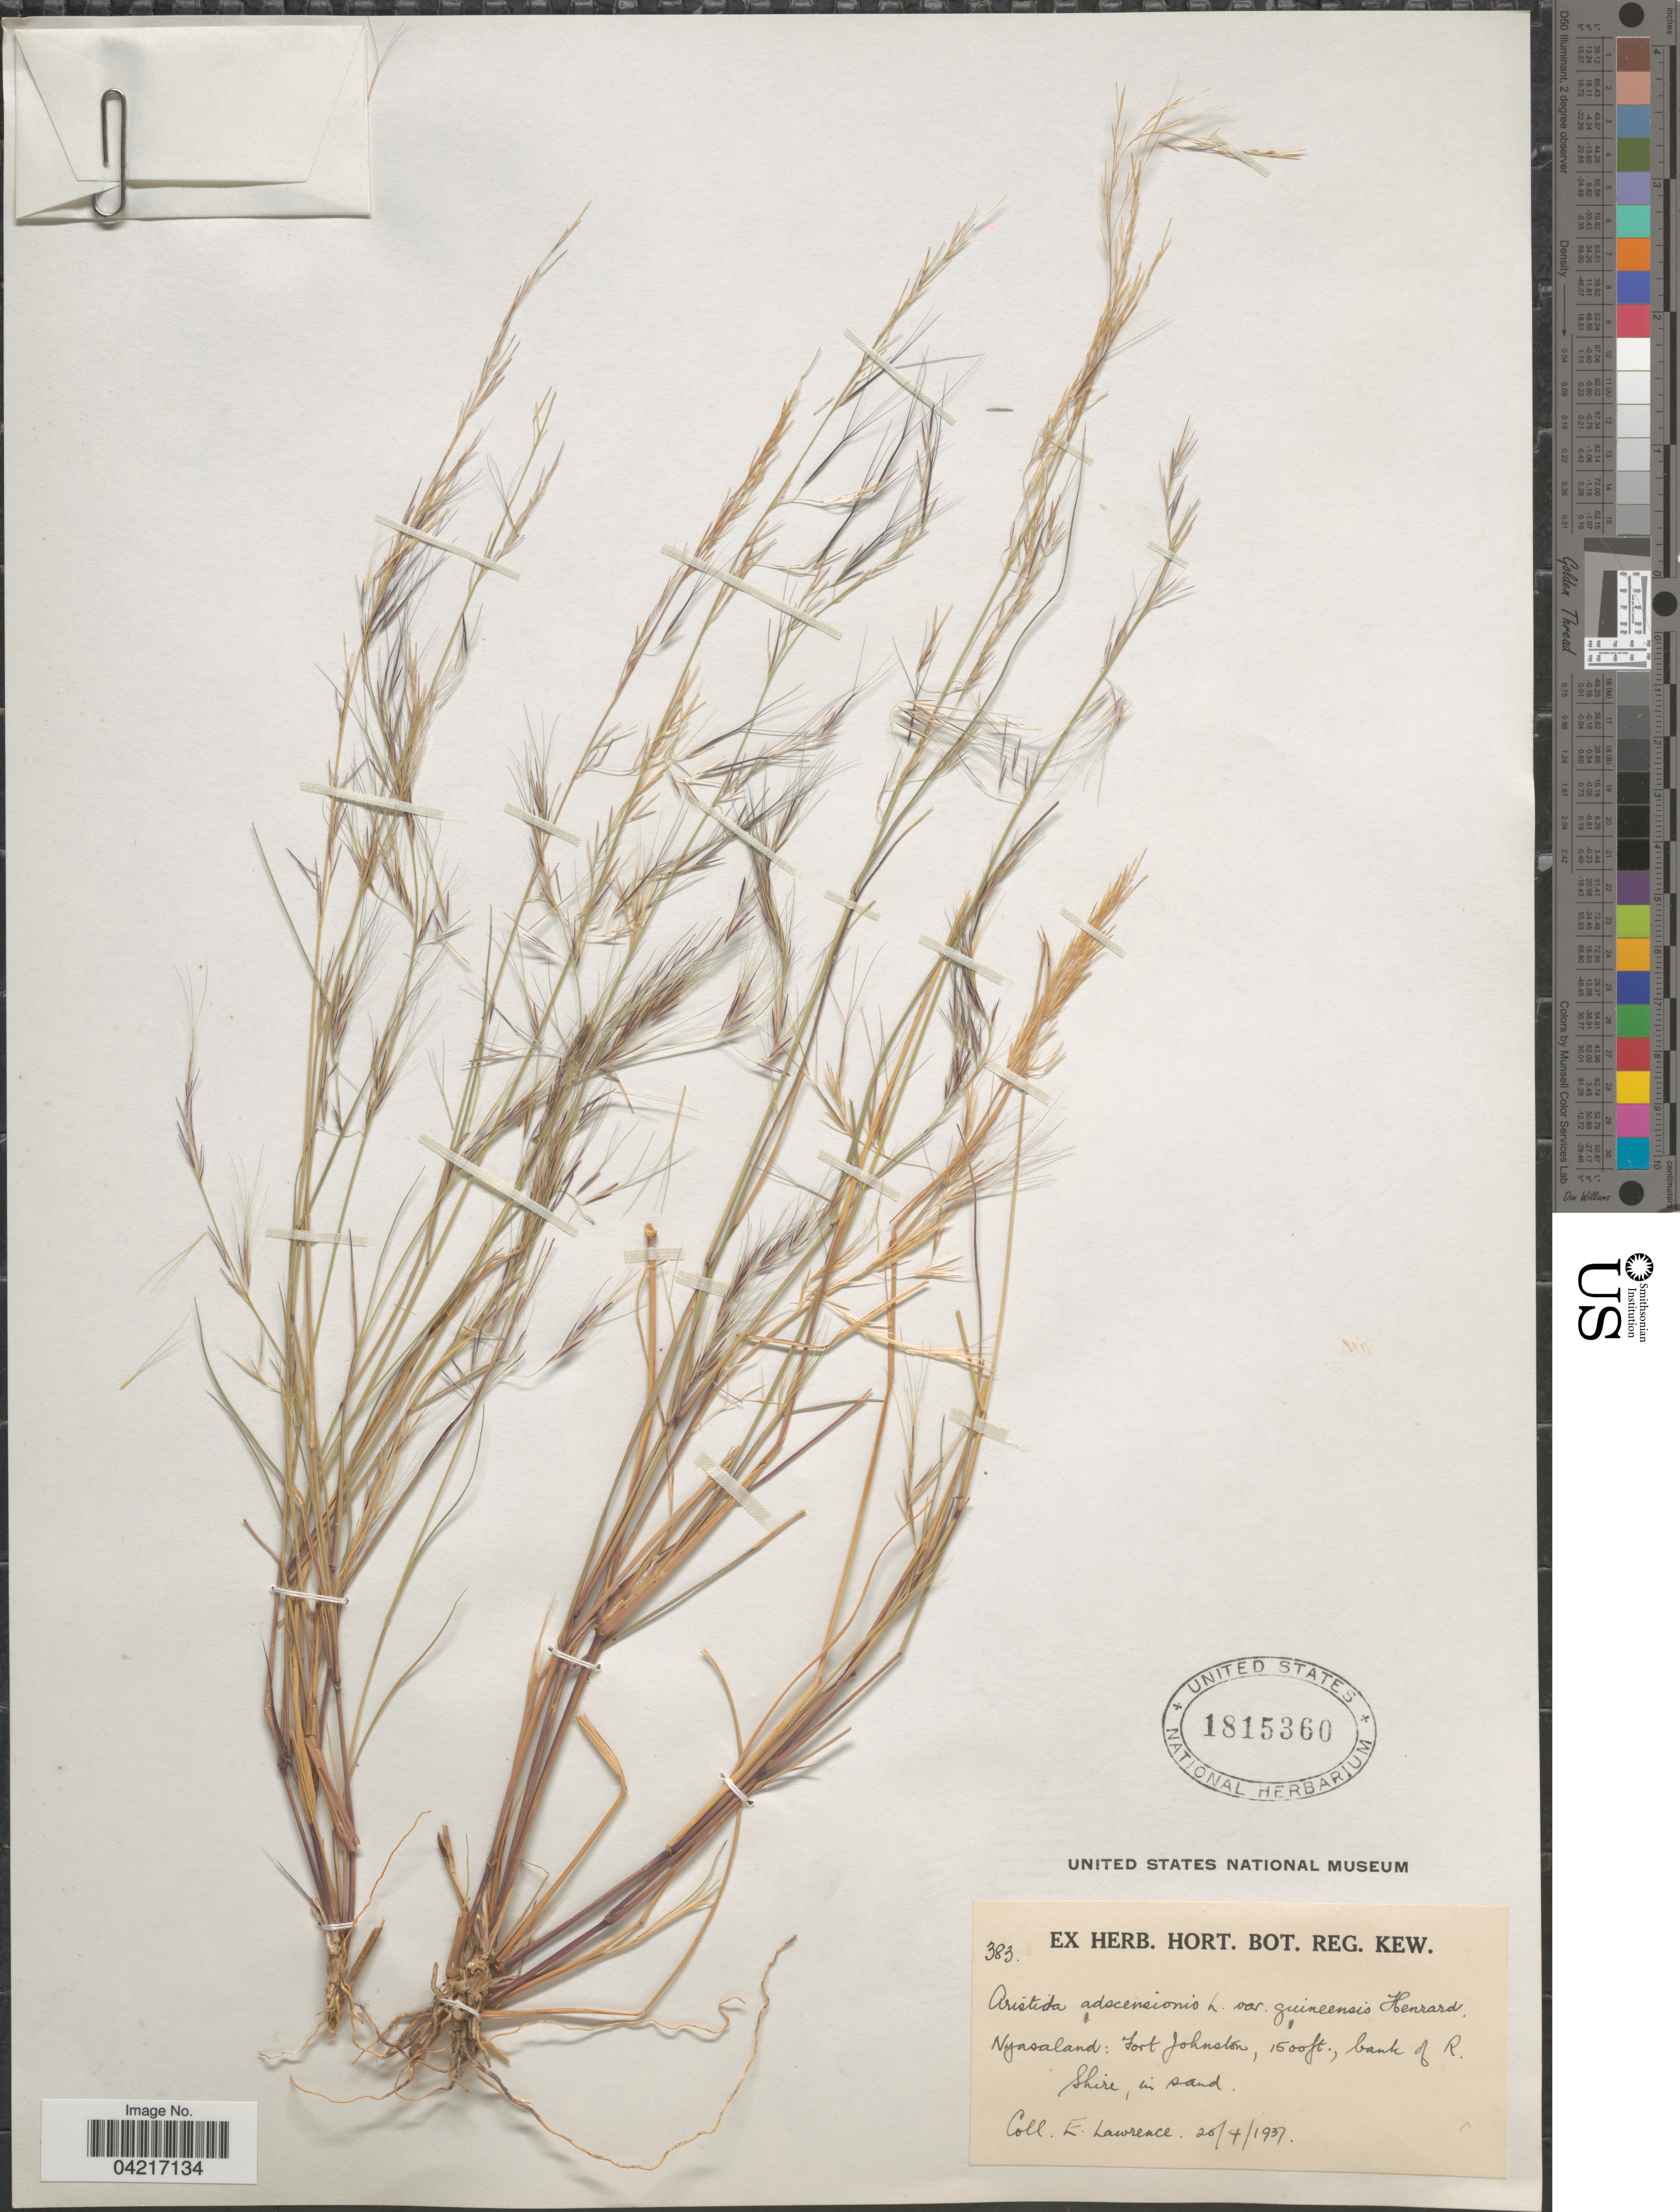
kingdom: Plantae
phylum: Tracheophyta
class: Liliopsida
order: Poales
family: Poaceae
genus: Aristida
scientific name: Aristida adscensionis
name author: L.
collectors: E. Lawrence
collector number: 383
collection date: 1937-04-20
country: Malawi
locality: Nyasaland: Fort Johnston, bank of R. Shire, in sand.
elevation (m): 457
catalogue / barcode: US 1815360